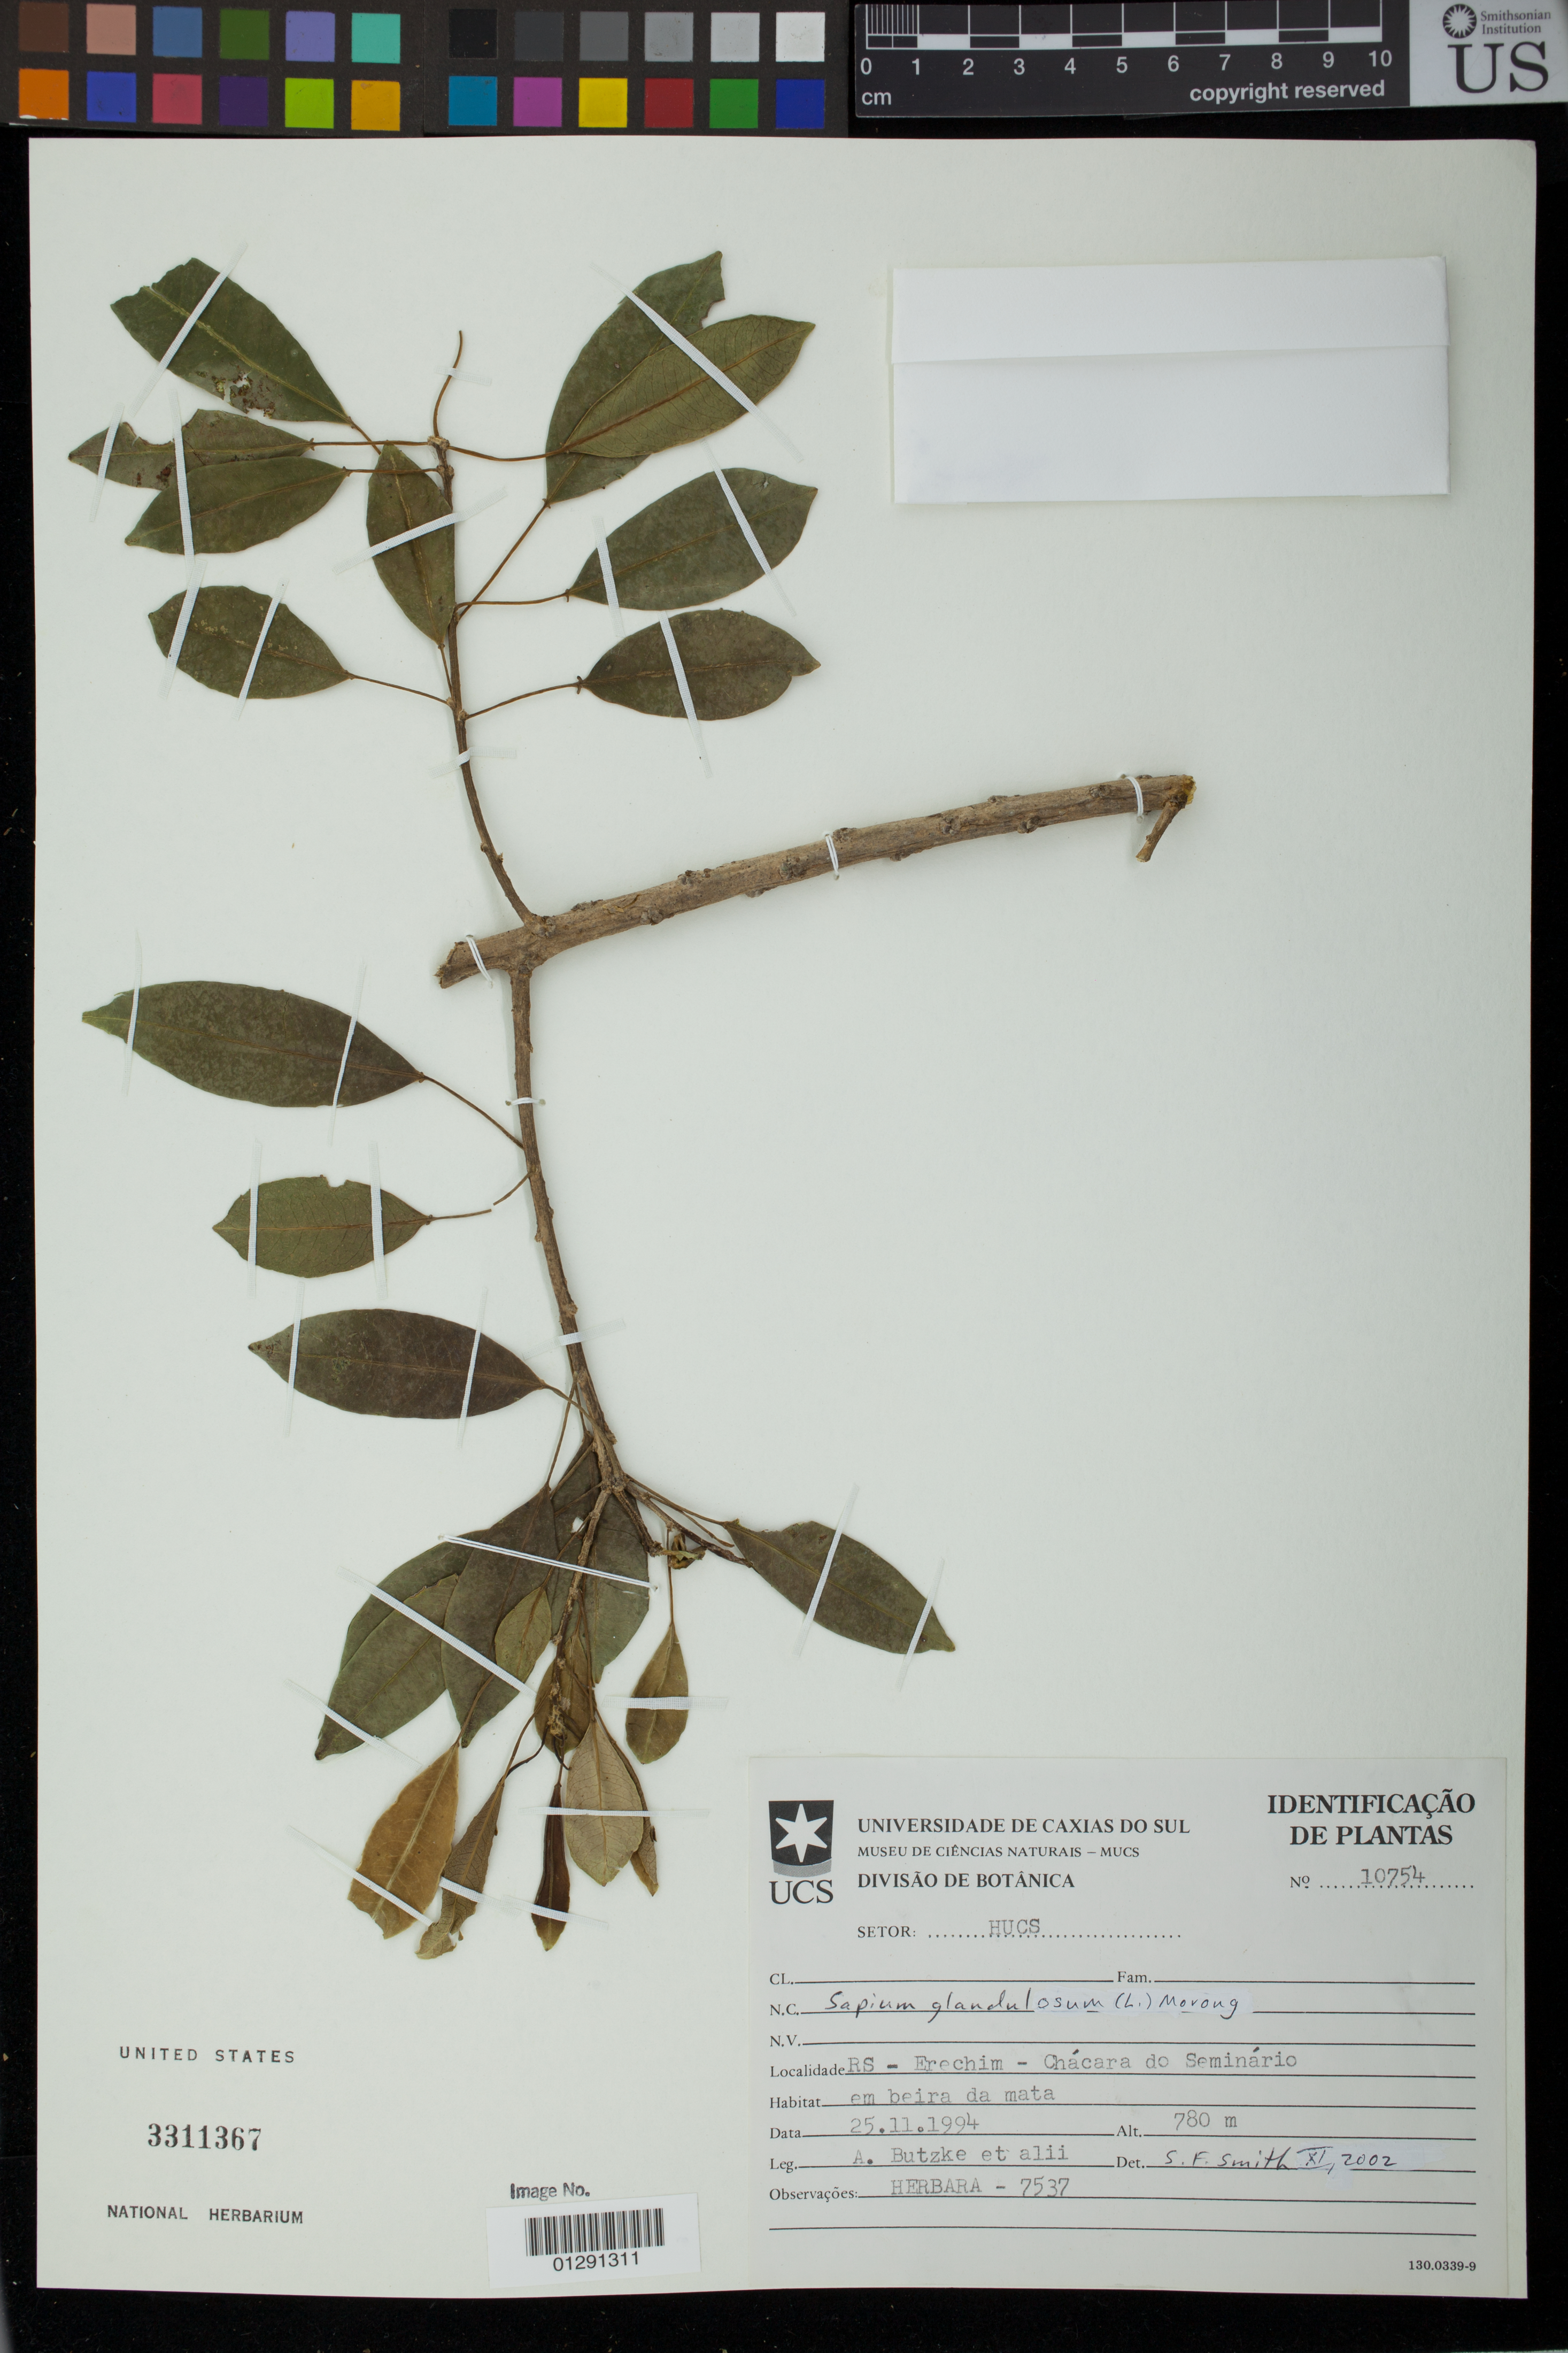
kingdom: Plantae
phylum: Tracheophyta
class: Magnoliopsida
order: Malpighiales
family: Euphorbiaceae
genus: Sapium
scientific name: Sapium glandulatum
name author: (Vell.) Pax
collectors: A. Butzke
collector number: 10754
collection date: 1994-11-25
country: Brazil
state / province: Rio Grande do Sul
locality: RS - Erechim - Chacara do Seminario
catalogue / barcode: US 3311367